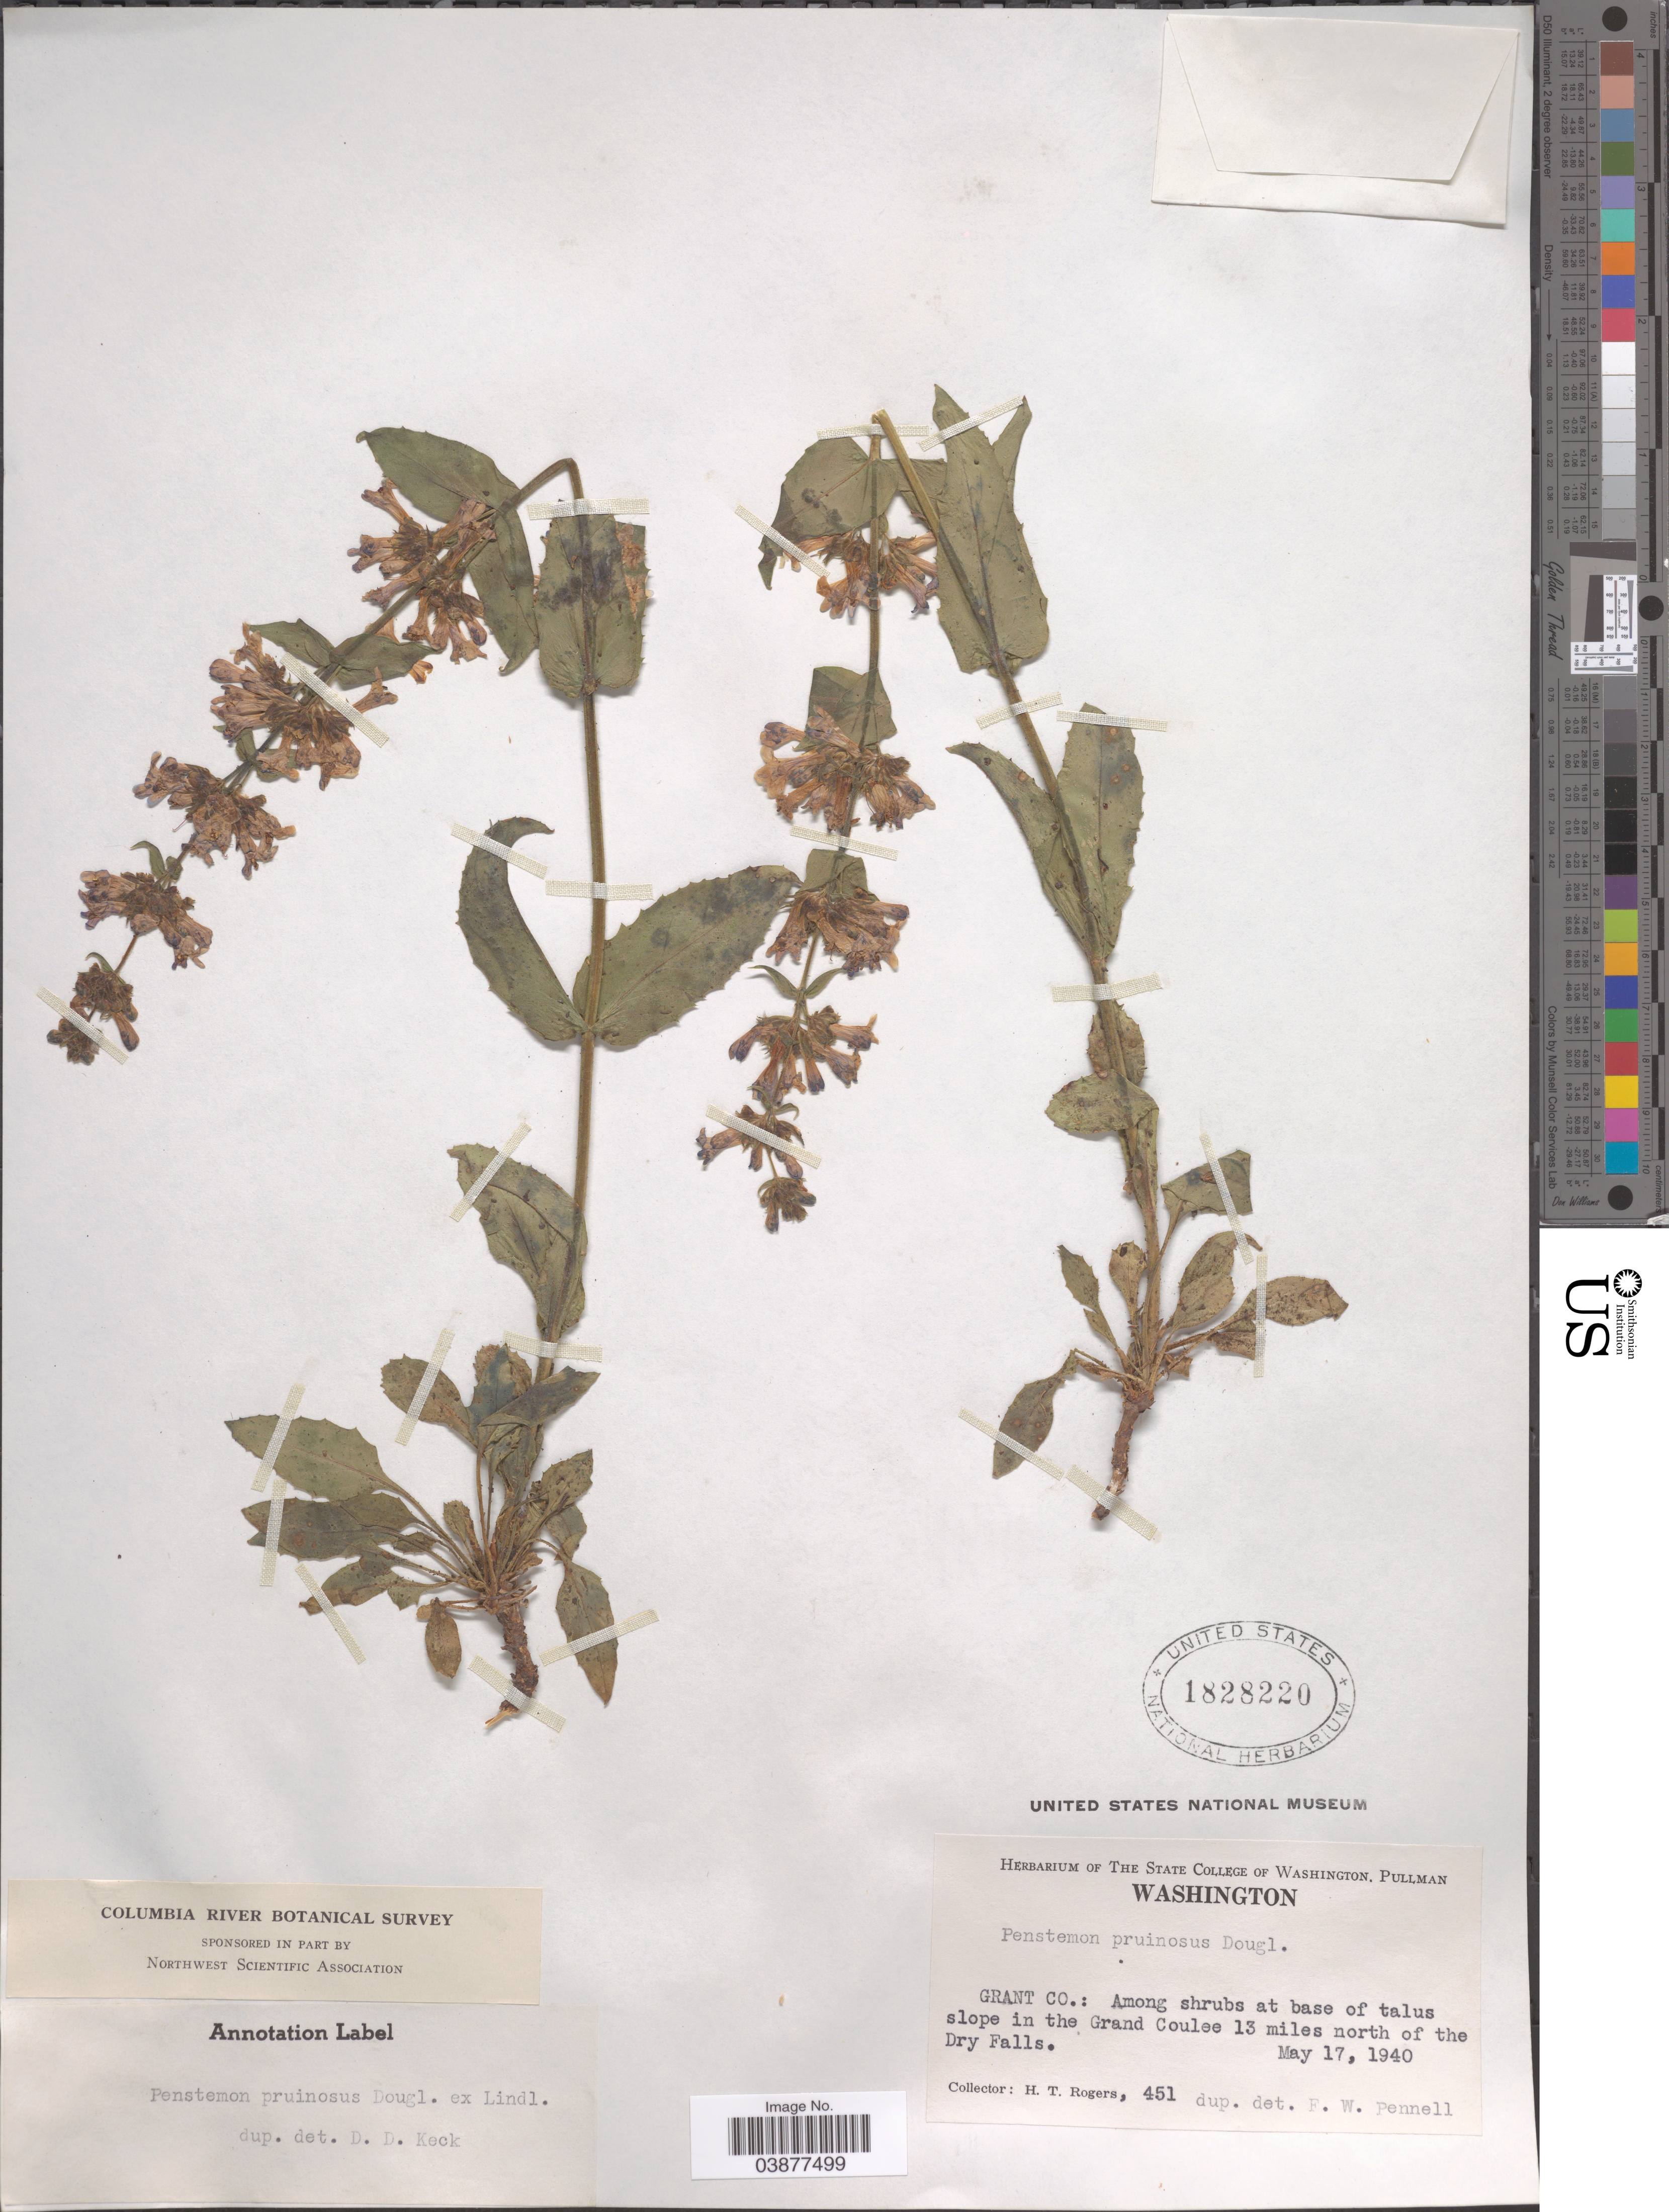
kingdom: Plantae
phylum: Tracheophyta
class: Magnoliopsida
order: Lamiales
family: Plantaginaceae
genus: Penstemon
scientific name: Penstemon pruinosus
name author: Douglas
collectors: H. Rogers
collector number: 451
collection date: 1940-05-17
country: United States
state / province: Washington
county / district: Grant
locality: Grant Co.: Among shrubs at base of talus slope in the Grand Coulee 13 miles north of the Dry Falls.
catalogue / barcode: US 1828220